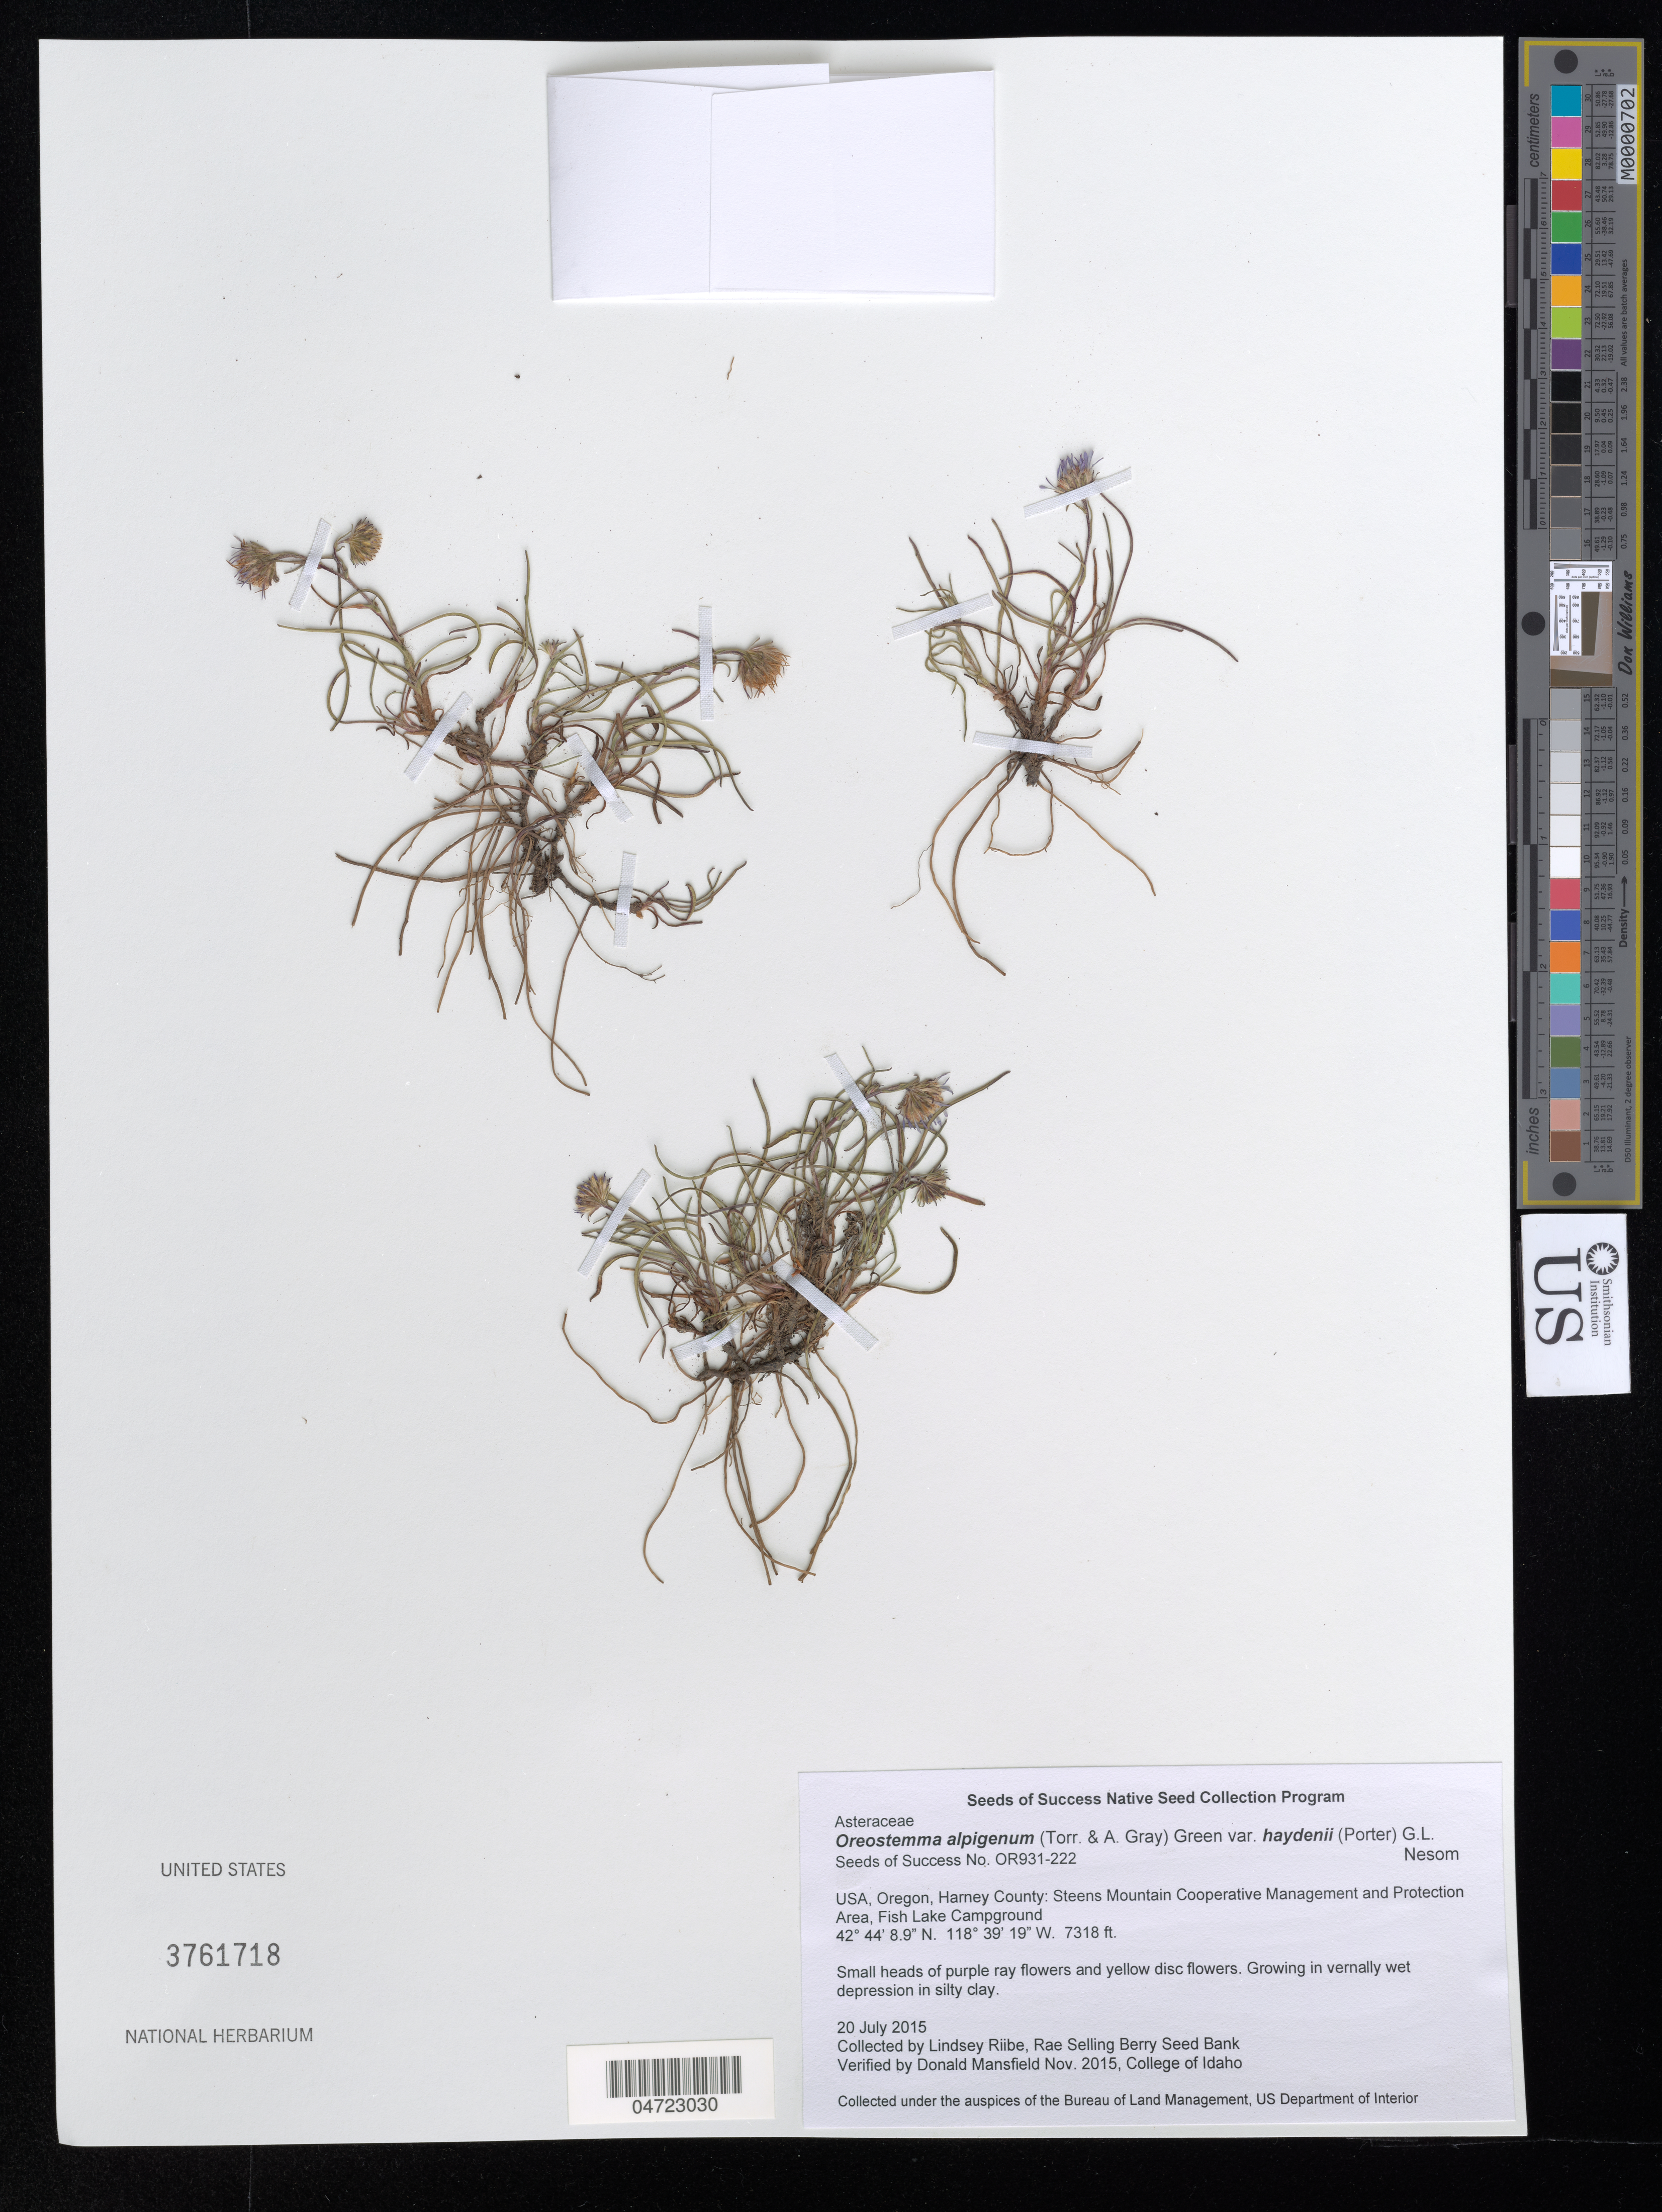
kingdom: Plantae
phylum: Tracheophyta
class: Magnoliopsida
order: Asterales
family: Asteraceae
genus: Oreostemma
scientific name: Oreostemma alpigenum var. haydenii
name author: (Porter) G.L. Nesom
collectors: L. Riibe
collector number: OR931-222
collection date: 2015-07-20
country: United States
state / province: Oregon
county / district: Harney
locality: Harney County: Steens Mountain Cooperative Management and Protection Area, Fish Lake Campground.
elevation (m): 2231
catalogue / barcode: US 3761718